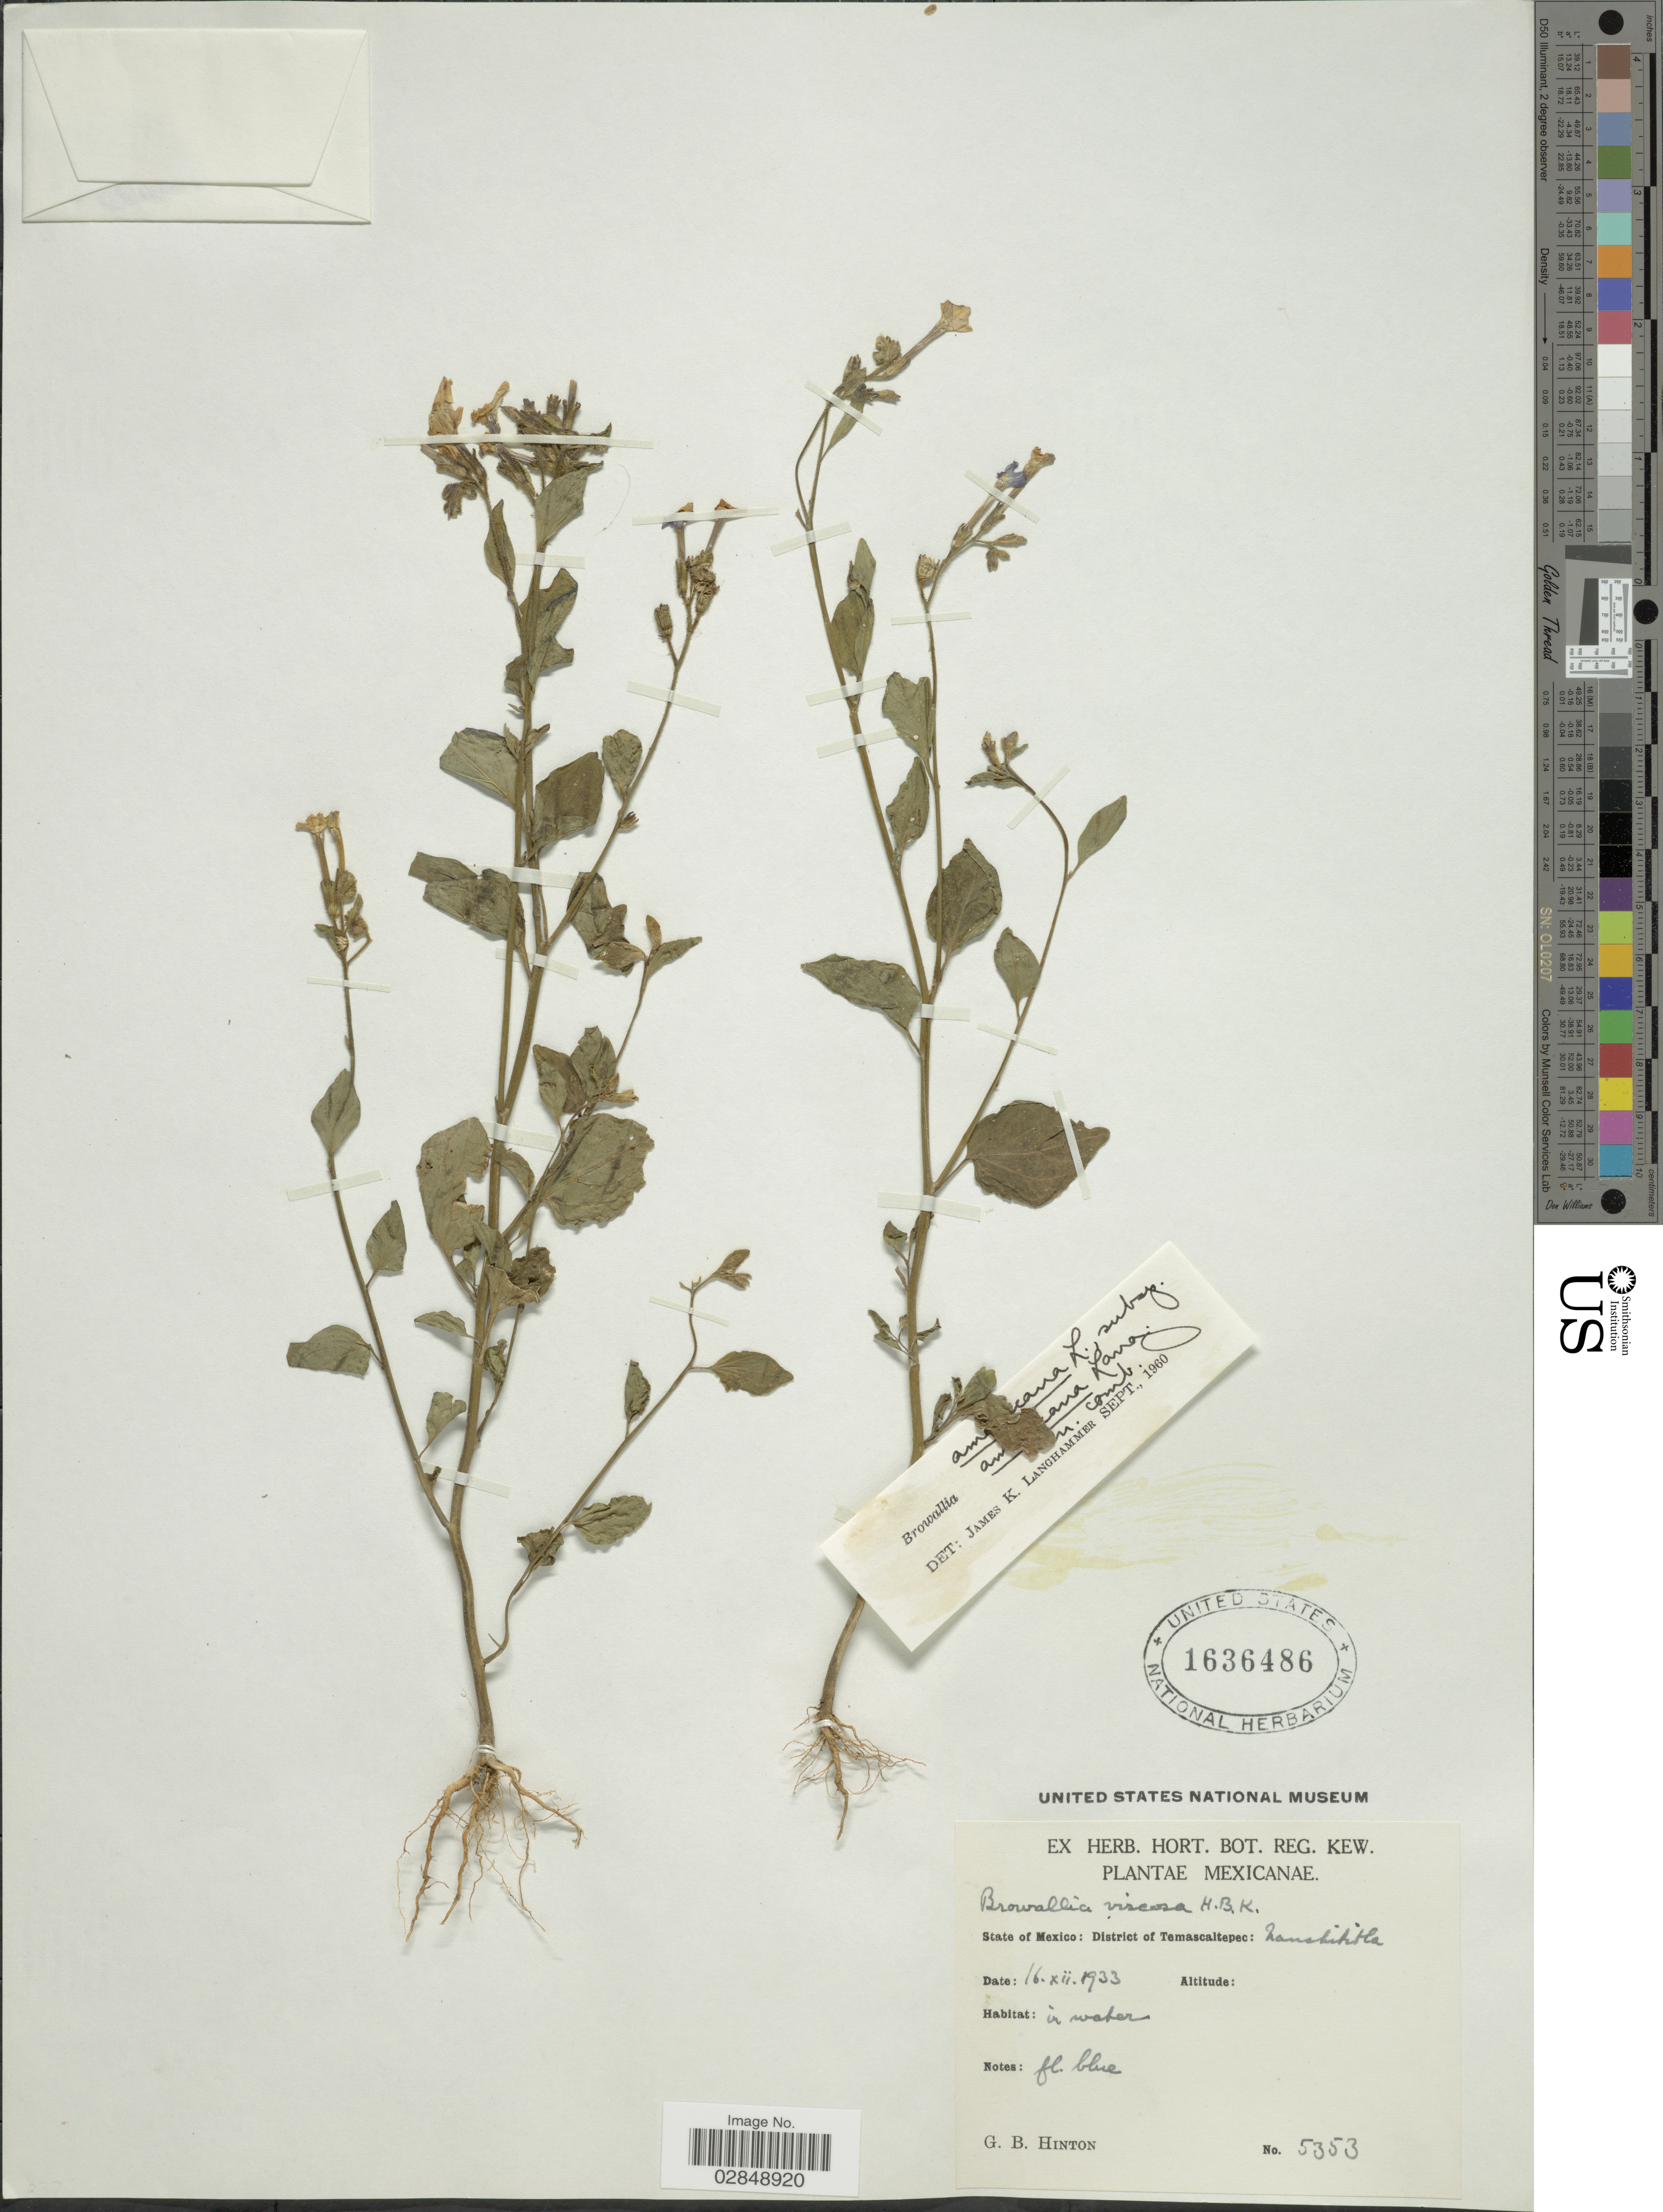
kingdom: Plantae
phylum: Tracheophyta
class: Magnoliopsida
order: Solanales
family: Solanaceae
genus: Browallia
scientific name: Browallia americana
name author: L.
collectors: G. B. Hinton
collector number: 5353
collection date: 1933-12-16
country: Mexico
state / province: México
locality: District of Temascaltepec: Nanchititla.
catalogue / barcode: US 1636486